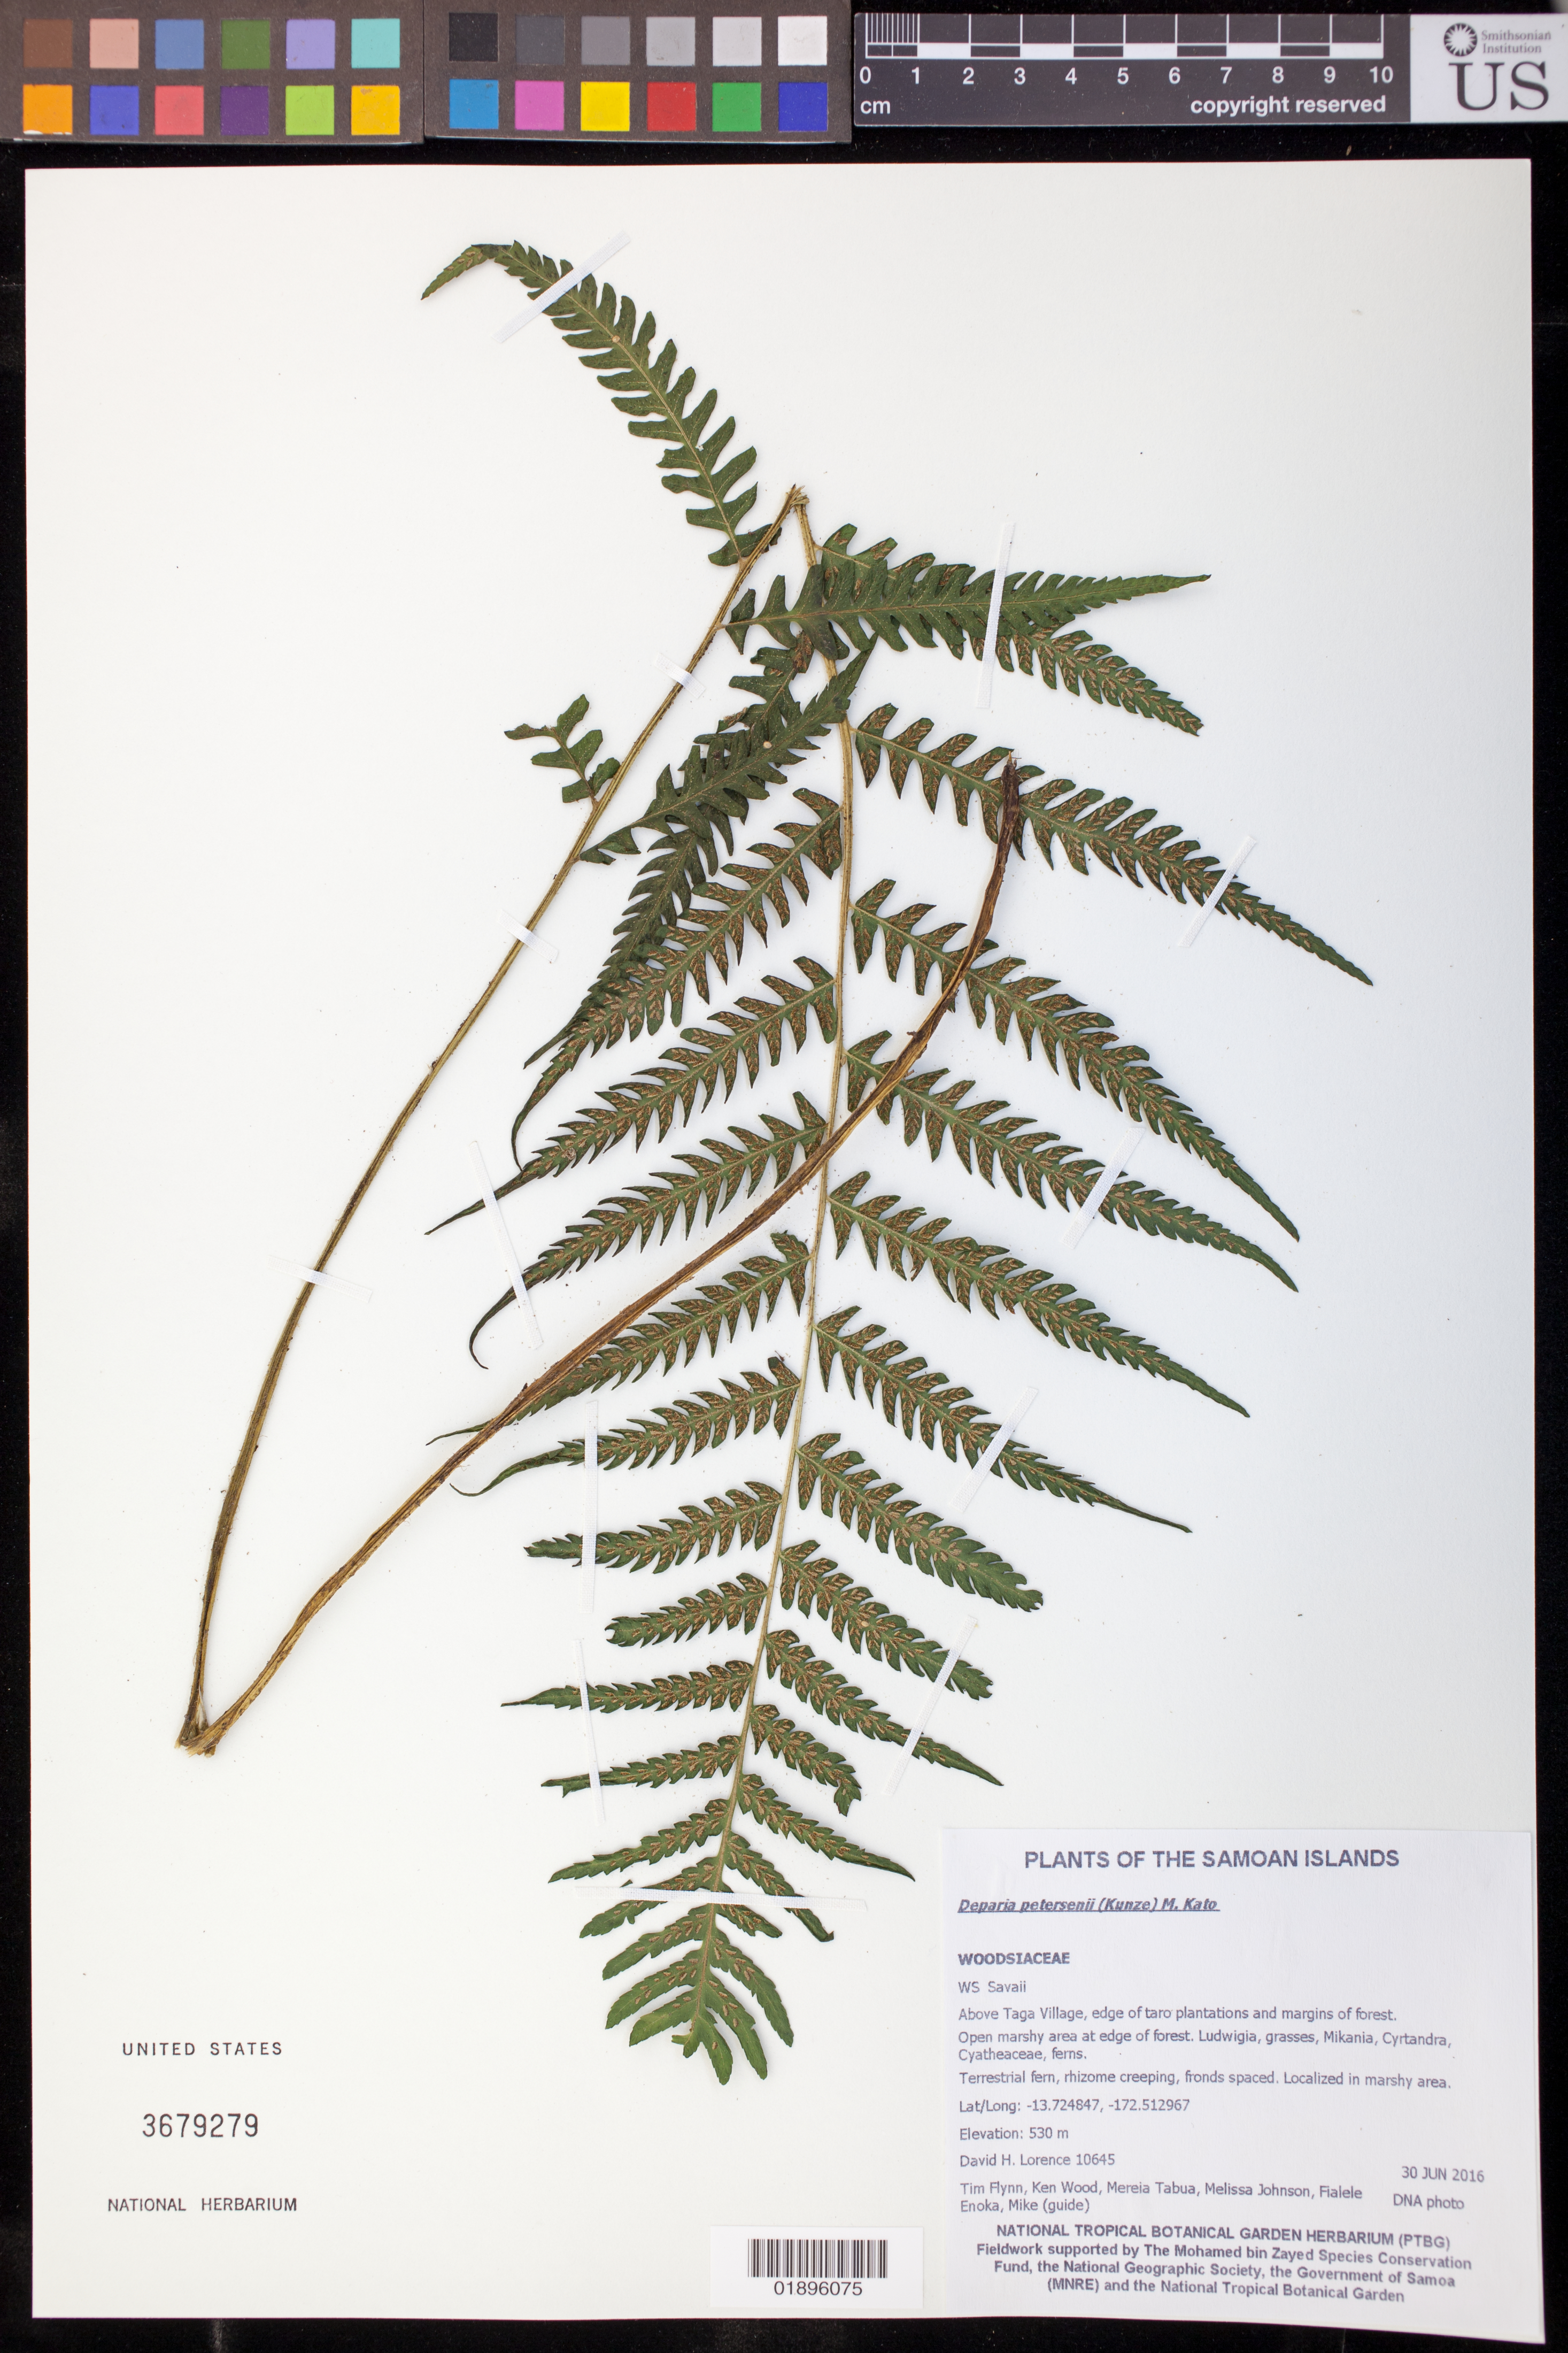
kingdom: Plantae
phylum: Tracheophyta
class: Polypodiopsida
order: Polypodiales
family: Athyriaceae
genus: Deparia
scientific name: Deparia petersenii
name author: (Kunze) M. Kato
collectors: D. Lorence, T. W. Flynn, K. R. Wood, M. Tabua, M. Johnson, F. Enoka & M. Uili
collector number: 10645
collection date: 2016-06-30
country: Samoa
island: Savai'i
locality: Above Taga Village, edge of taro plantations and margins of forest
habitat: Open marshy area at edge of forest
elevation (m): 530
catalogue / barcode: US 3679279